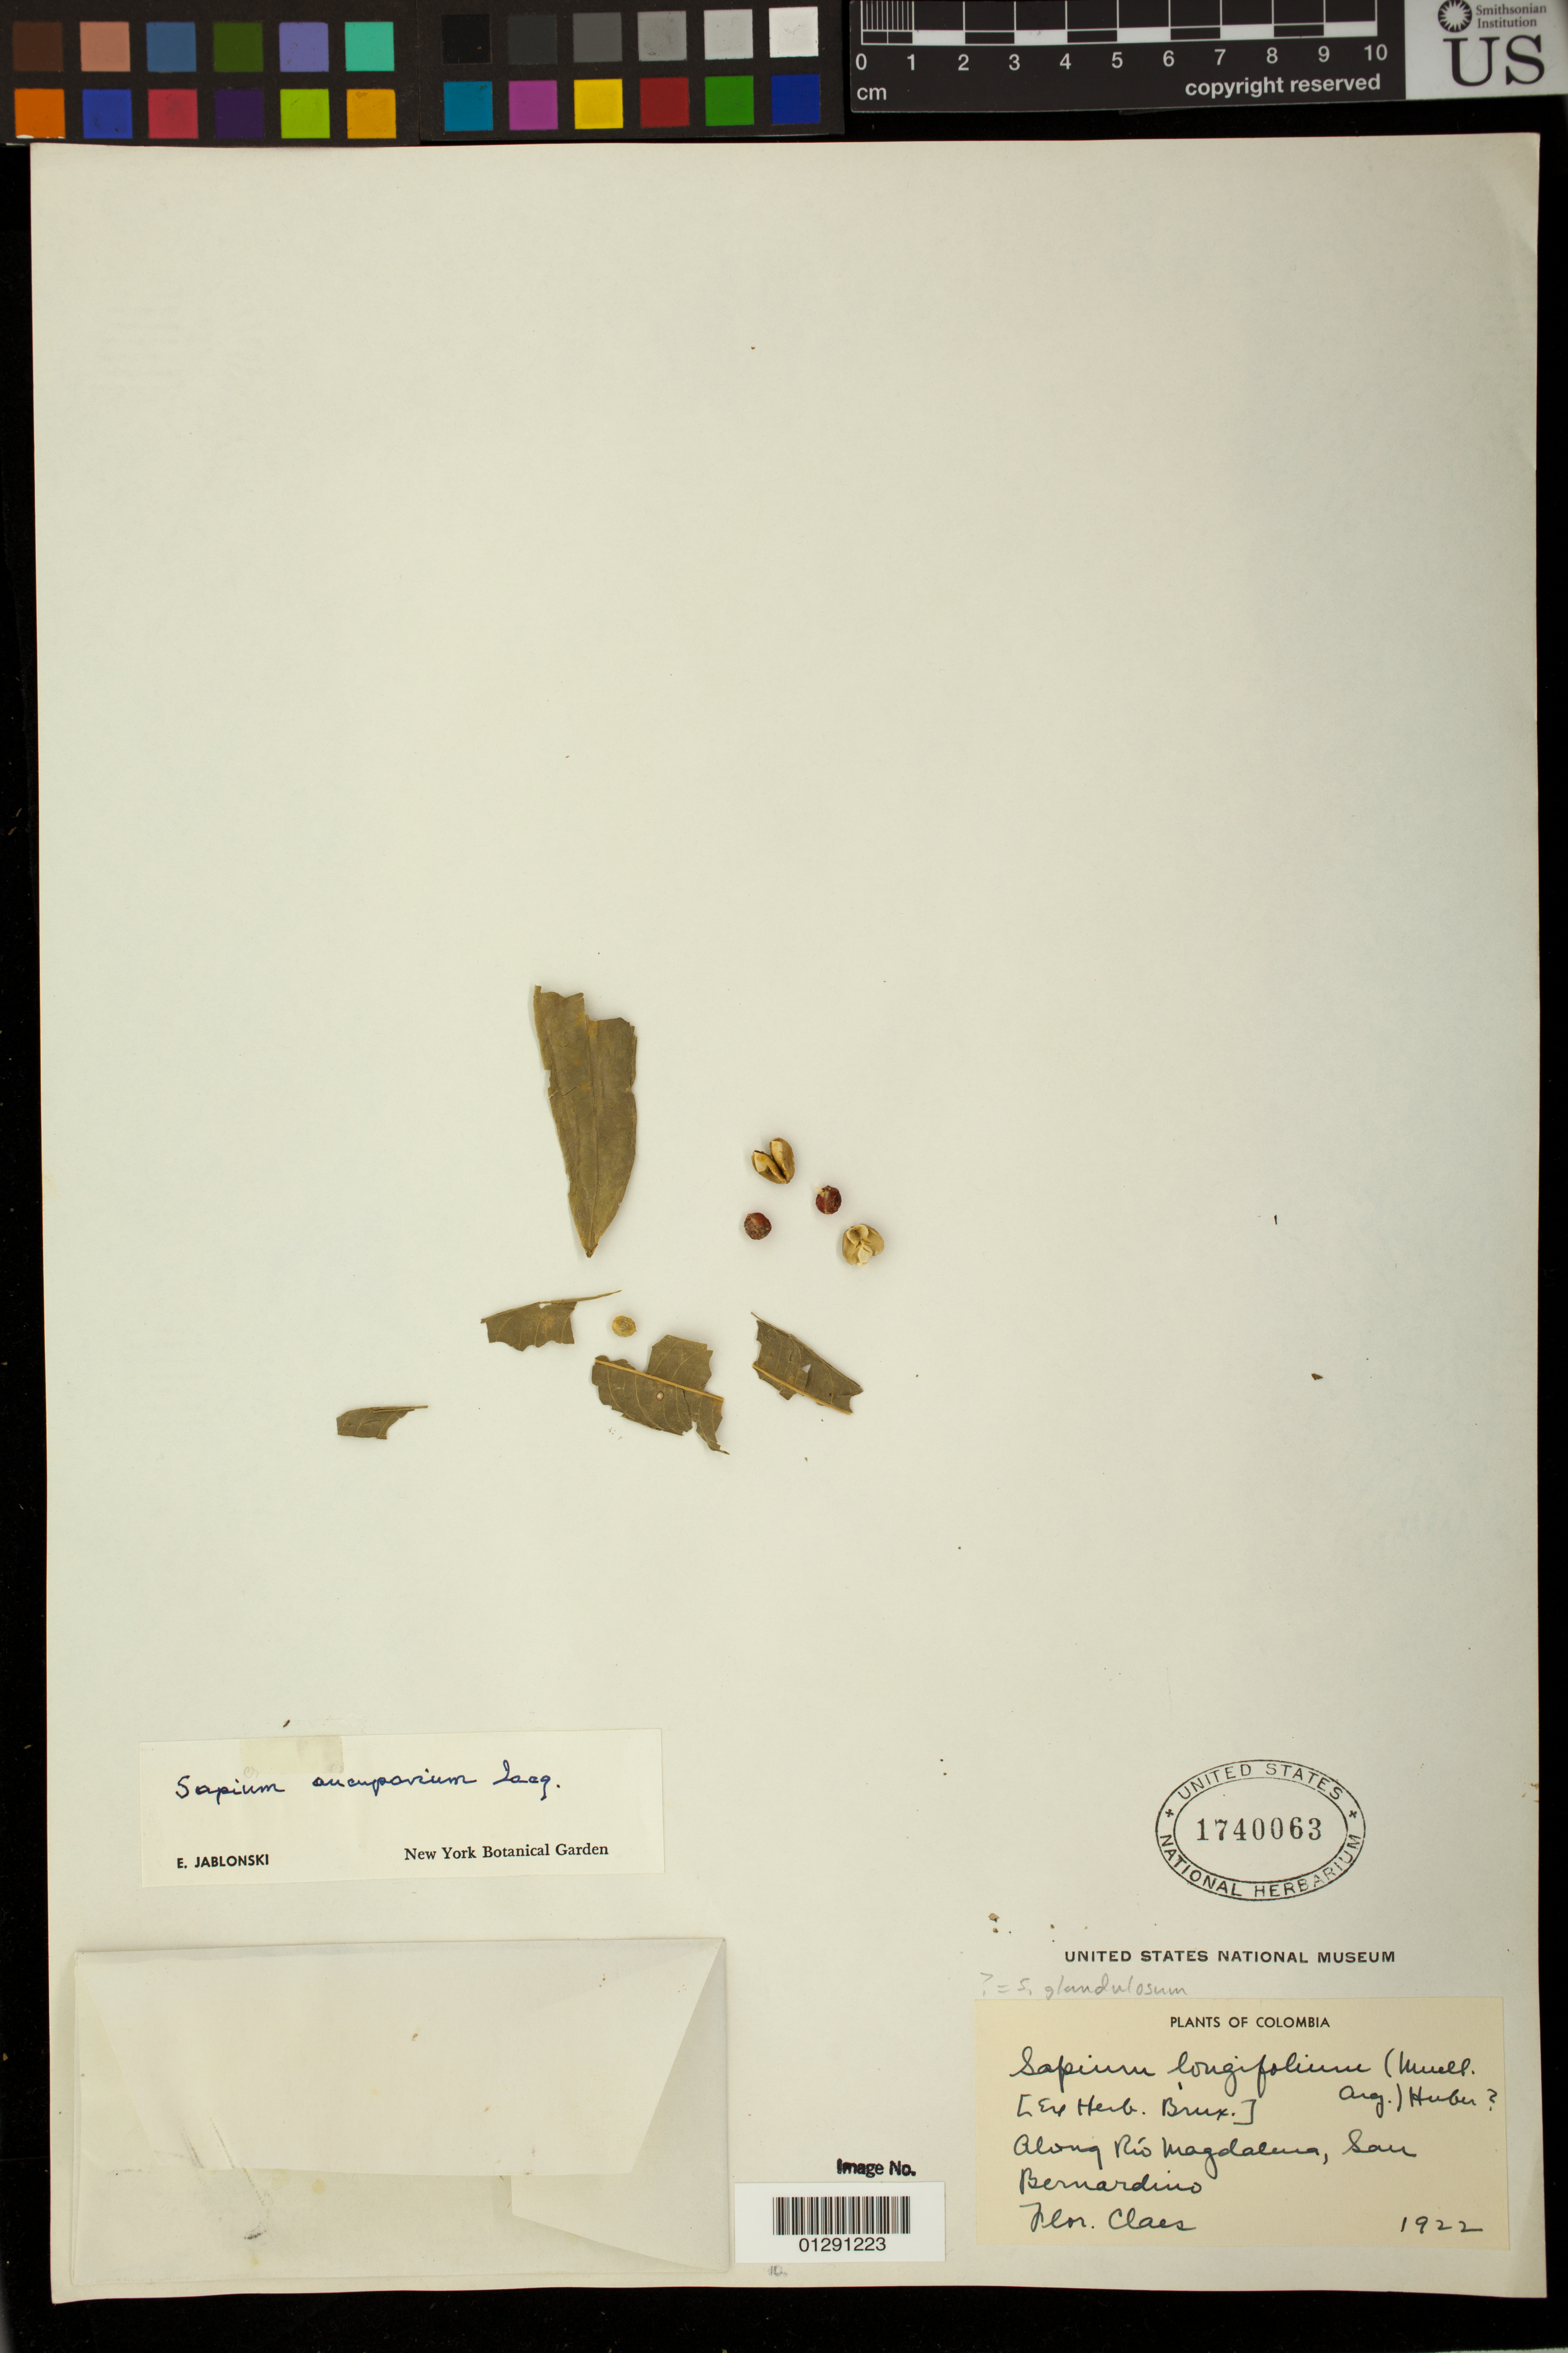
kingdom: Plantae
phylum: Tracheophyta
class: Magnoliopsida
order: Malpighiales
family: Euphorbiaceae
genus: Sapium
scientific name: Sapium glandulatum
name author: (Vell.) Pax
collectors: F. Claes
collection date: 1922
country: Colombia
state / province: Cesar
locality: Along Rio Magdalena, San Bernardino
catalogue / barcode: US 1740063